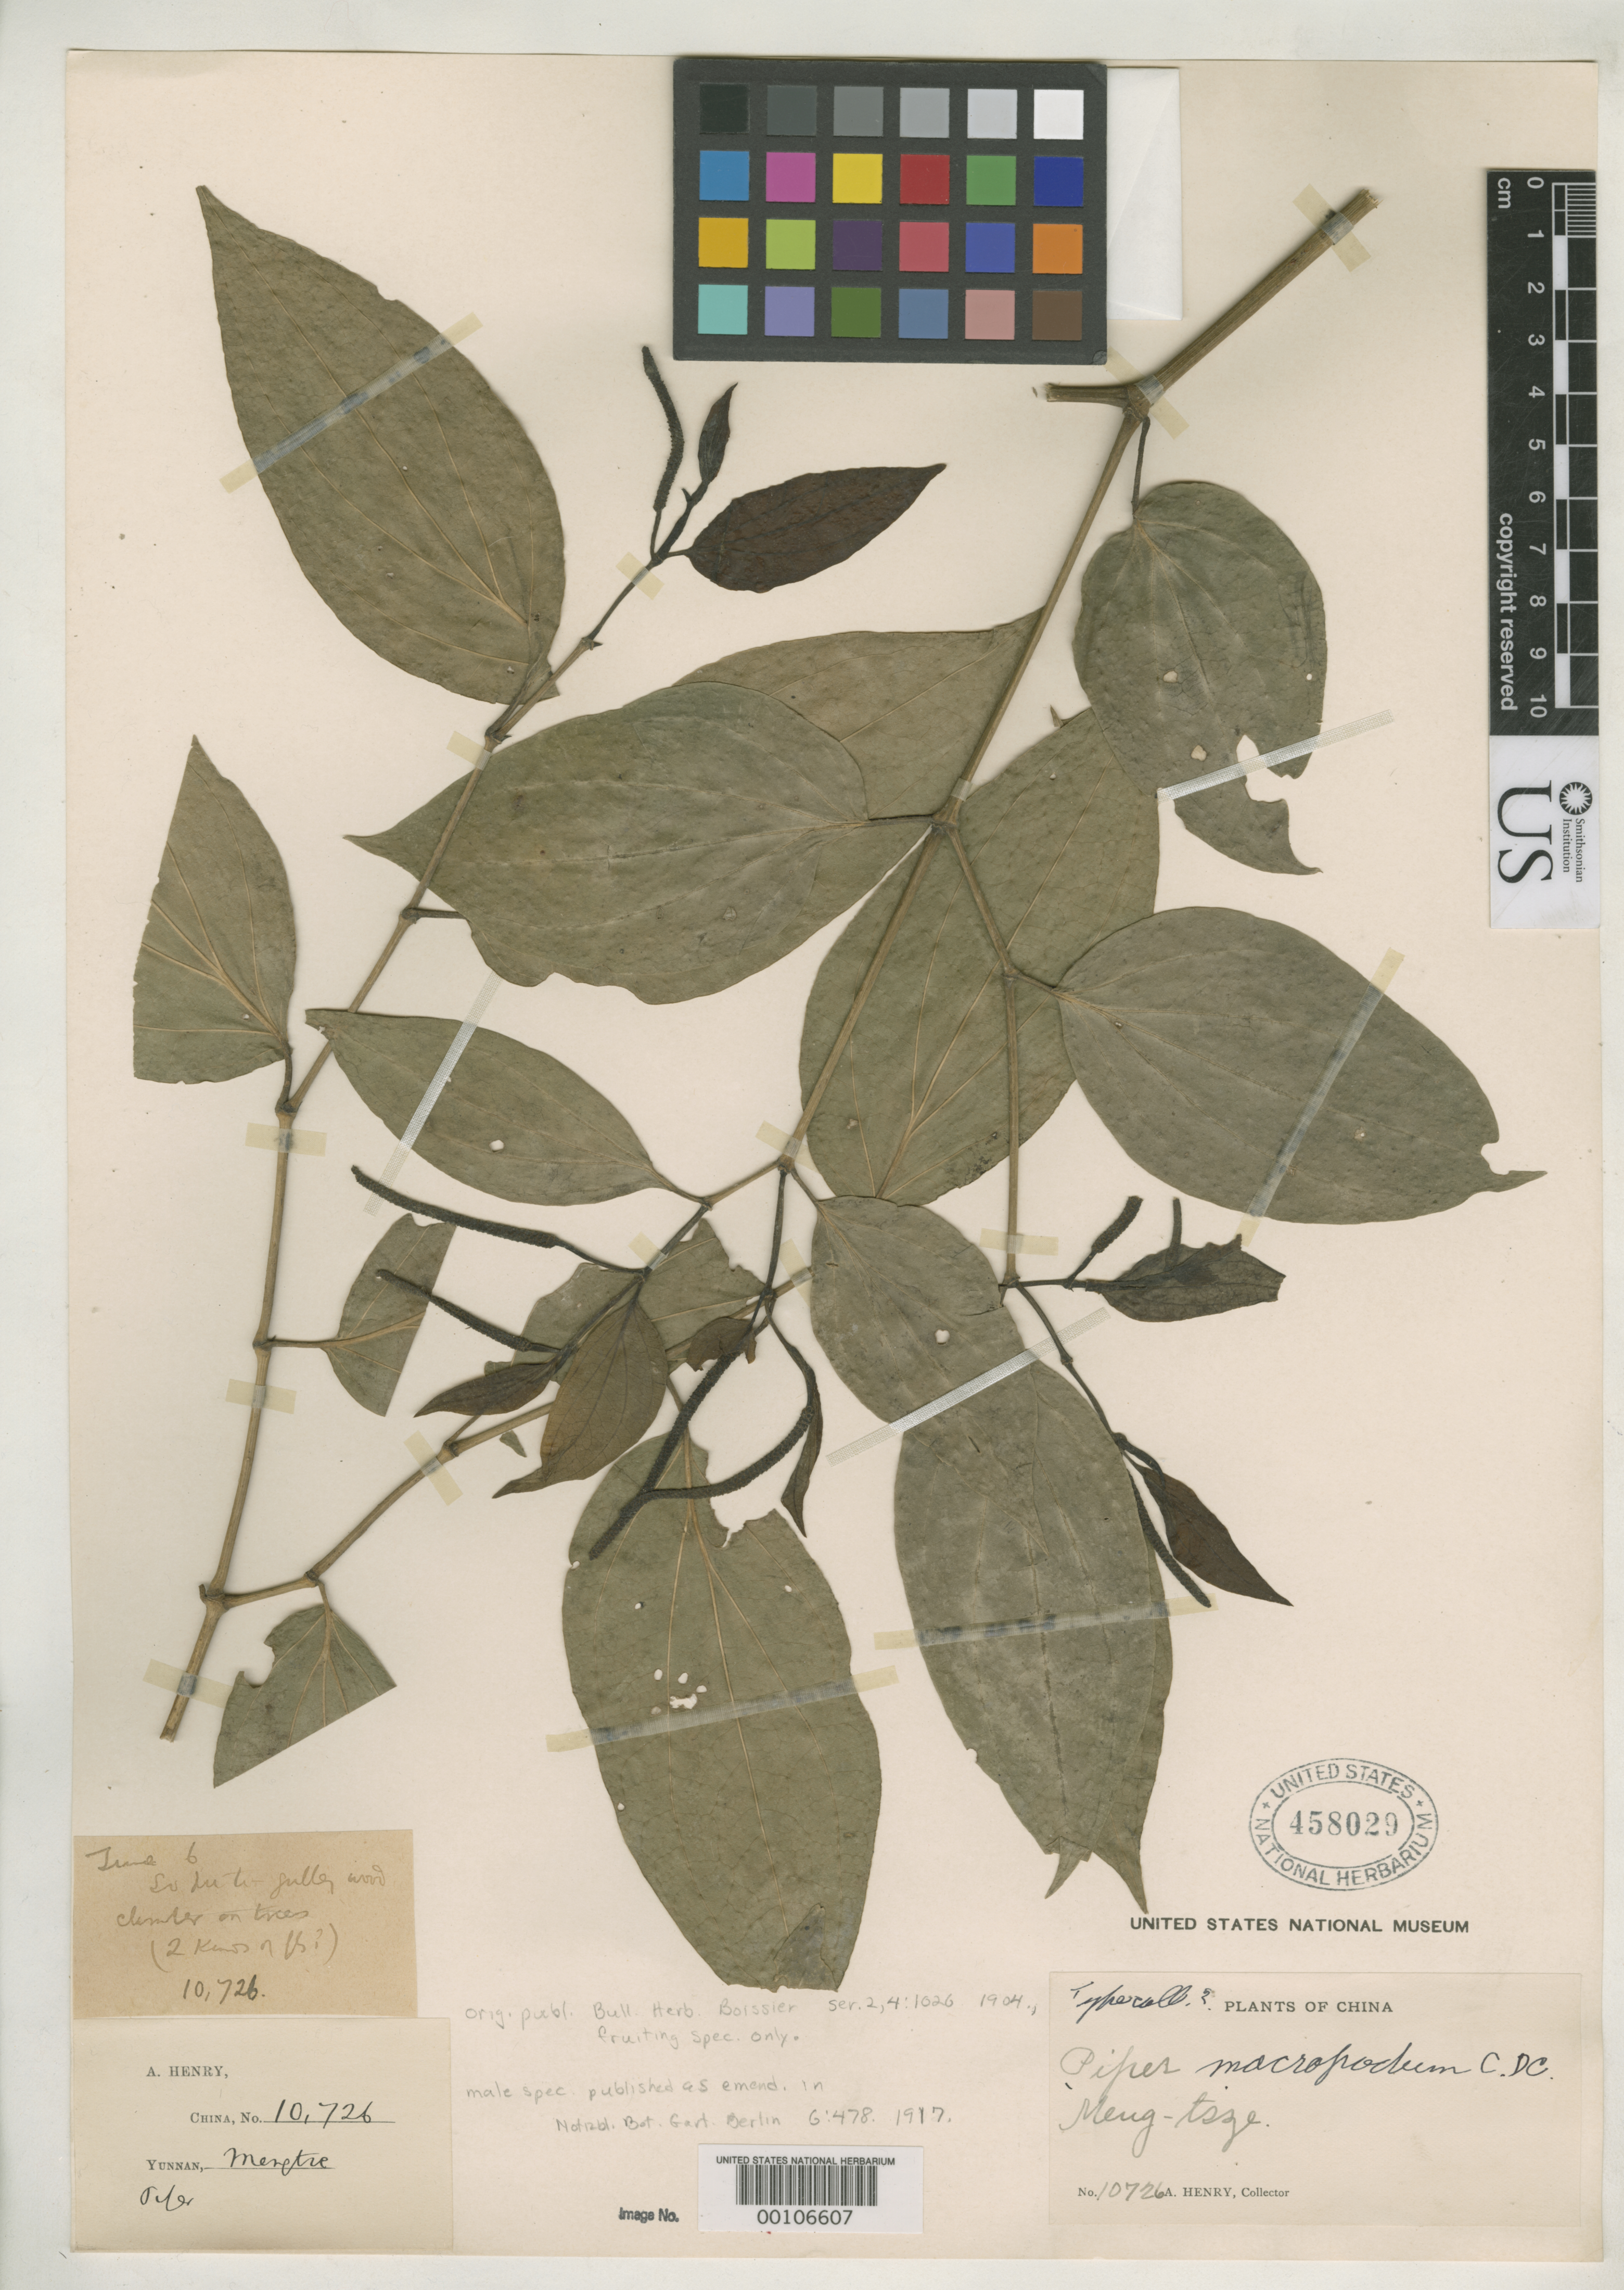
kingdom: Plantae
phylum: Tracheophyta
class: Magnoliopsida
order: Piperales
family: Piperaceae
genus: Piper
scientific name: Piper macropodum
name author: C. DC.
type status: Type Fragment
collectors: A. Henry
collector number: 10726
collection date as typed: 06 Jun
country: China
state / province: Yunnan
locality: Mengtsze. Lo fu ti.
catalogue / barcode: US 458029